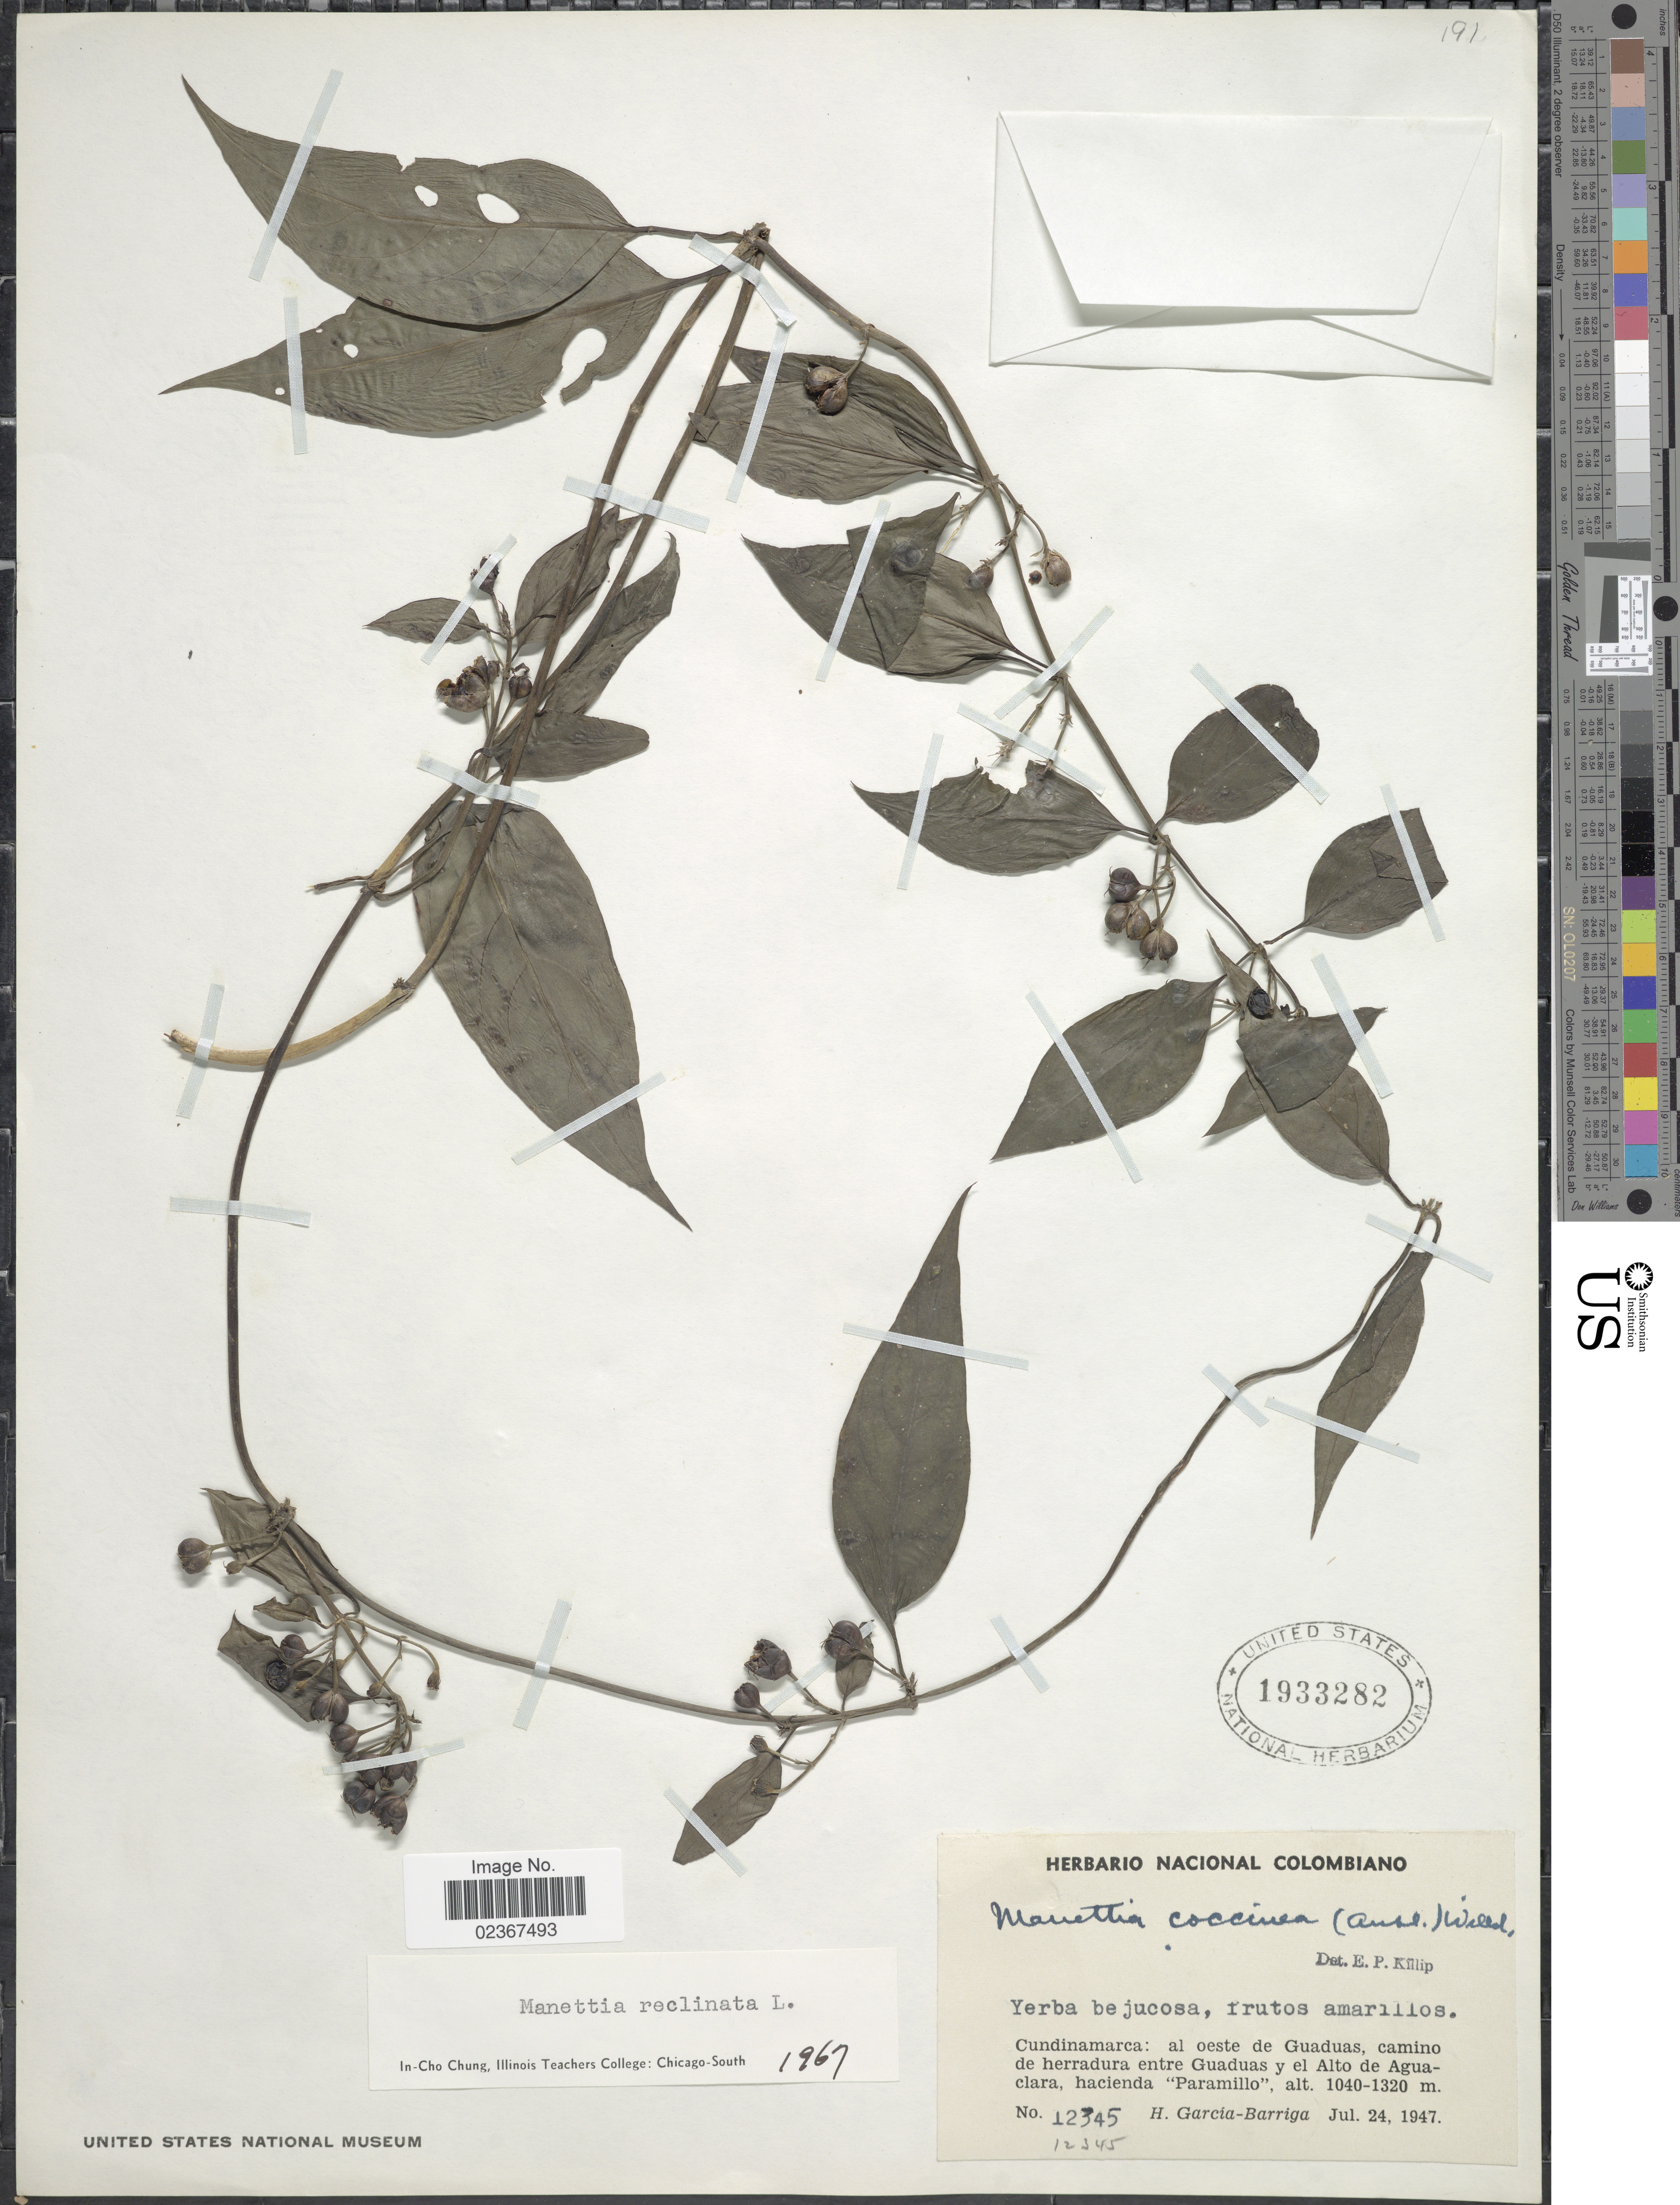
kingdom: Plantae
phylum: Tracheophyta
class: Magnoliopsida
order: Gentianales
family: Rubiaceae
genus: Manettia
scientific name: Manettia reclinata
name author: L.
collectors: H. García Barriga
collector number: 12345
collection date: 1947-07-24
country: Colombia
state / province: Cundinamarca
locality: Al oeste de Guaduas, camino de herradura entre Guaduas y el Alto de Aguaclara, hacienda "Paramillo"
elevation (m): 1040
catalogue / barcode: US 1933282